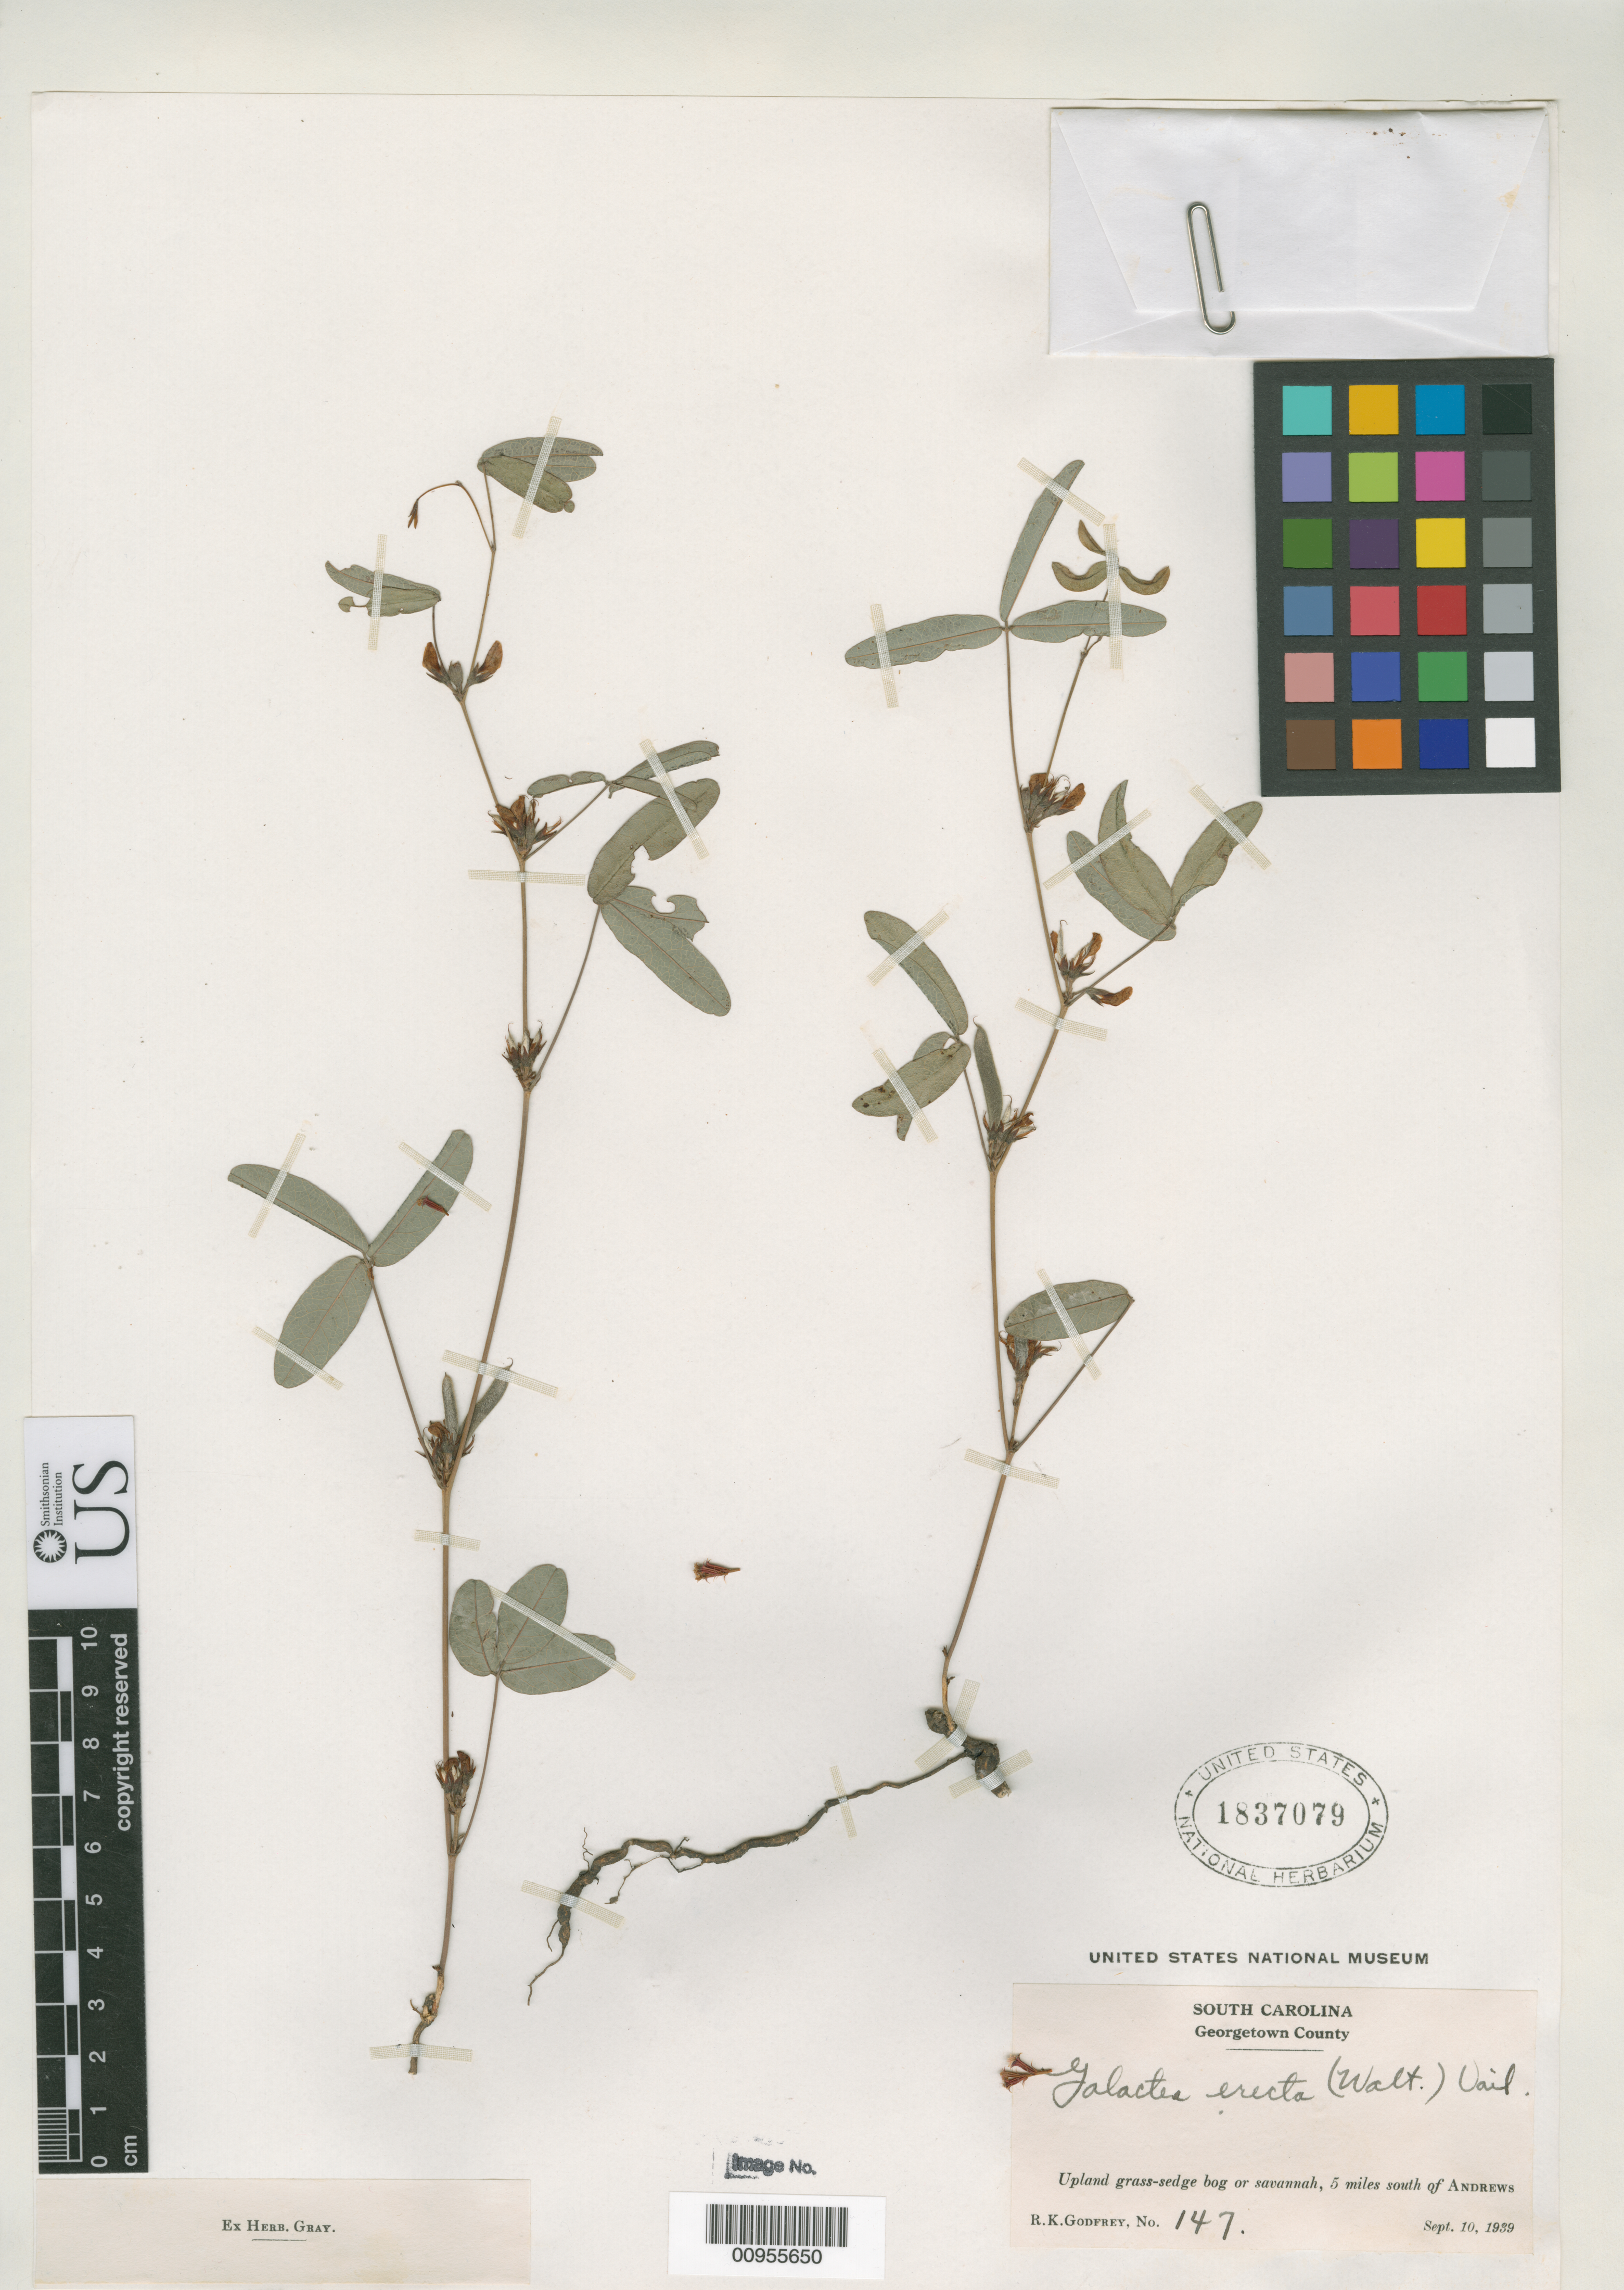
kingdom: Plantae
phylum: Tracheophyta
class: Magnoliopsida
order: Fabales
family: Fabaceae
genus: Ervum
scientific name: Ervum erectum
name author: Walter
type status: Isoneotype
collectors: R. K. Godfrey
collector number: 147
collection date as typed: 10 Sep 1939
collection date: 1939-09-10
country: United States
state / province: South Carolina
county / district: Georgetown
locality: Upland grass-sedge bog or savannah, 5 miles south of Andrews.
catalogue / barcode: US 1837079